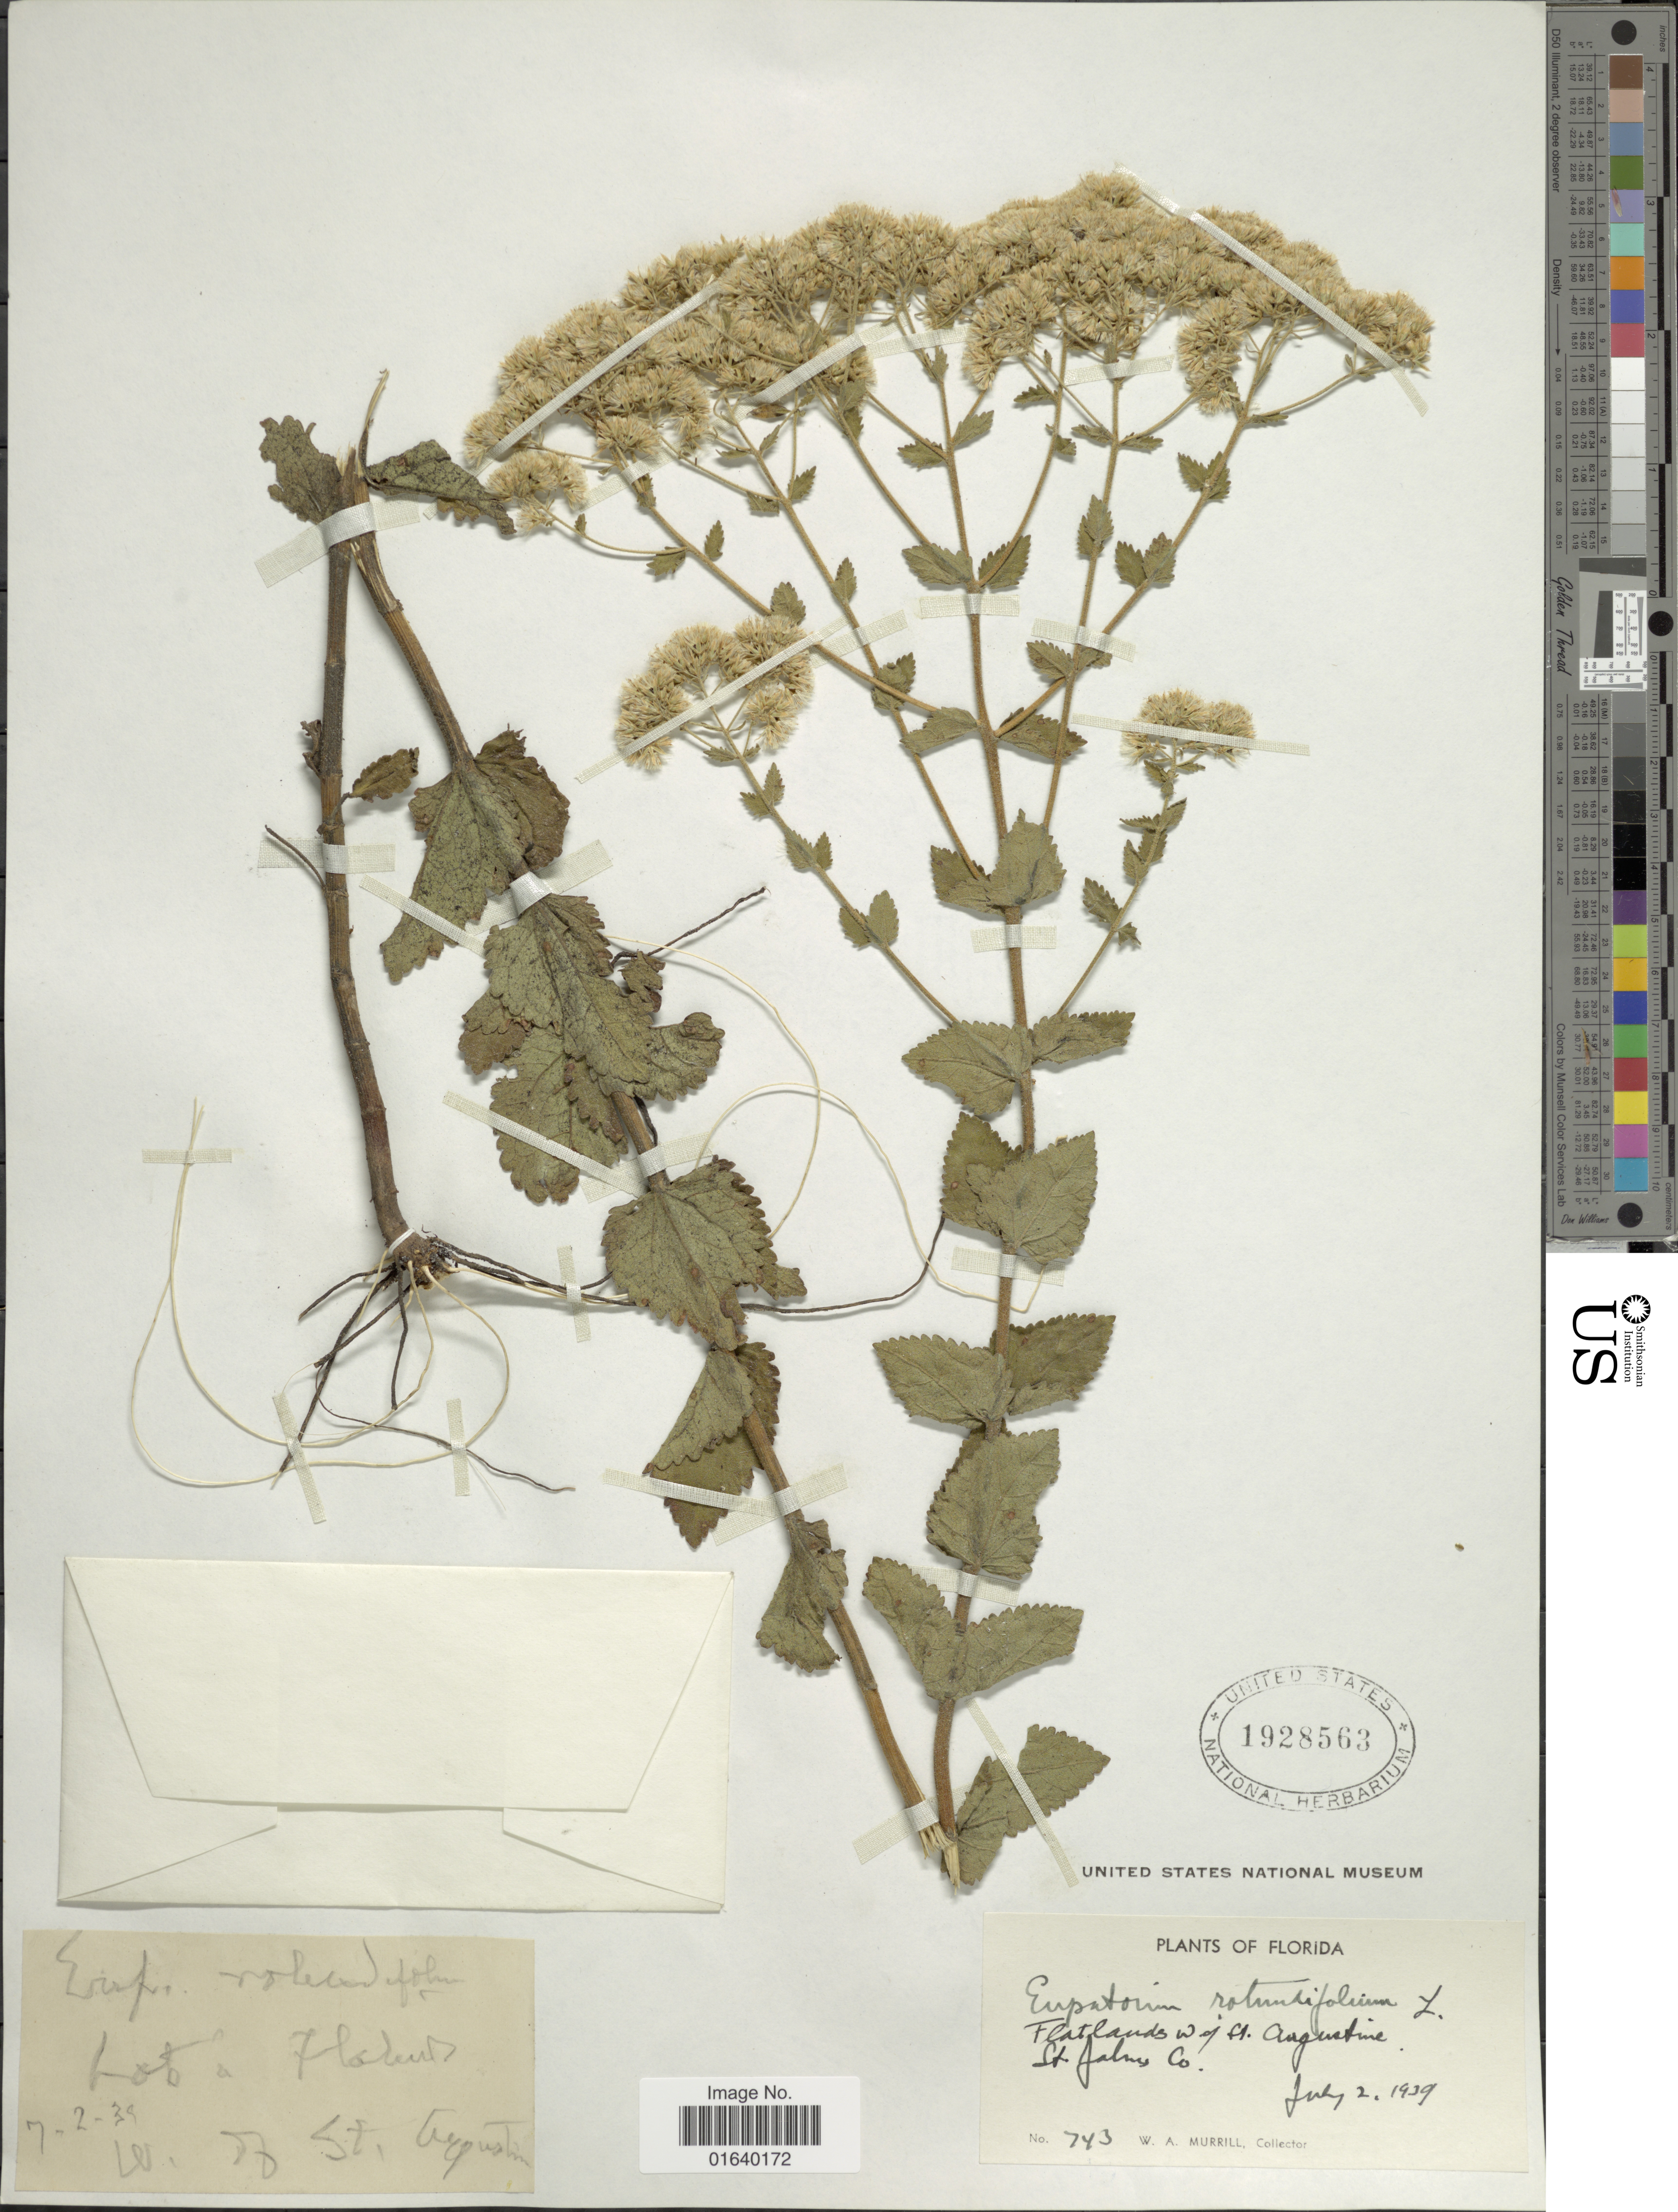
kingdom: Plantae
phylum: Tracheophyta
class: Magnoliopsida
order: Asterales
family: Asteraceae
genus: Eupatorium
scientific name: Eupatorium rotundifolium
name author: L.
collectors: W. A. Murrill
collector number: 743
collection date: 1939-07-02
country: United States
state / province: Florida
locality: Flatlands W of Augustine , St Johns Co.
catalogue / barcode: US 1928563